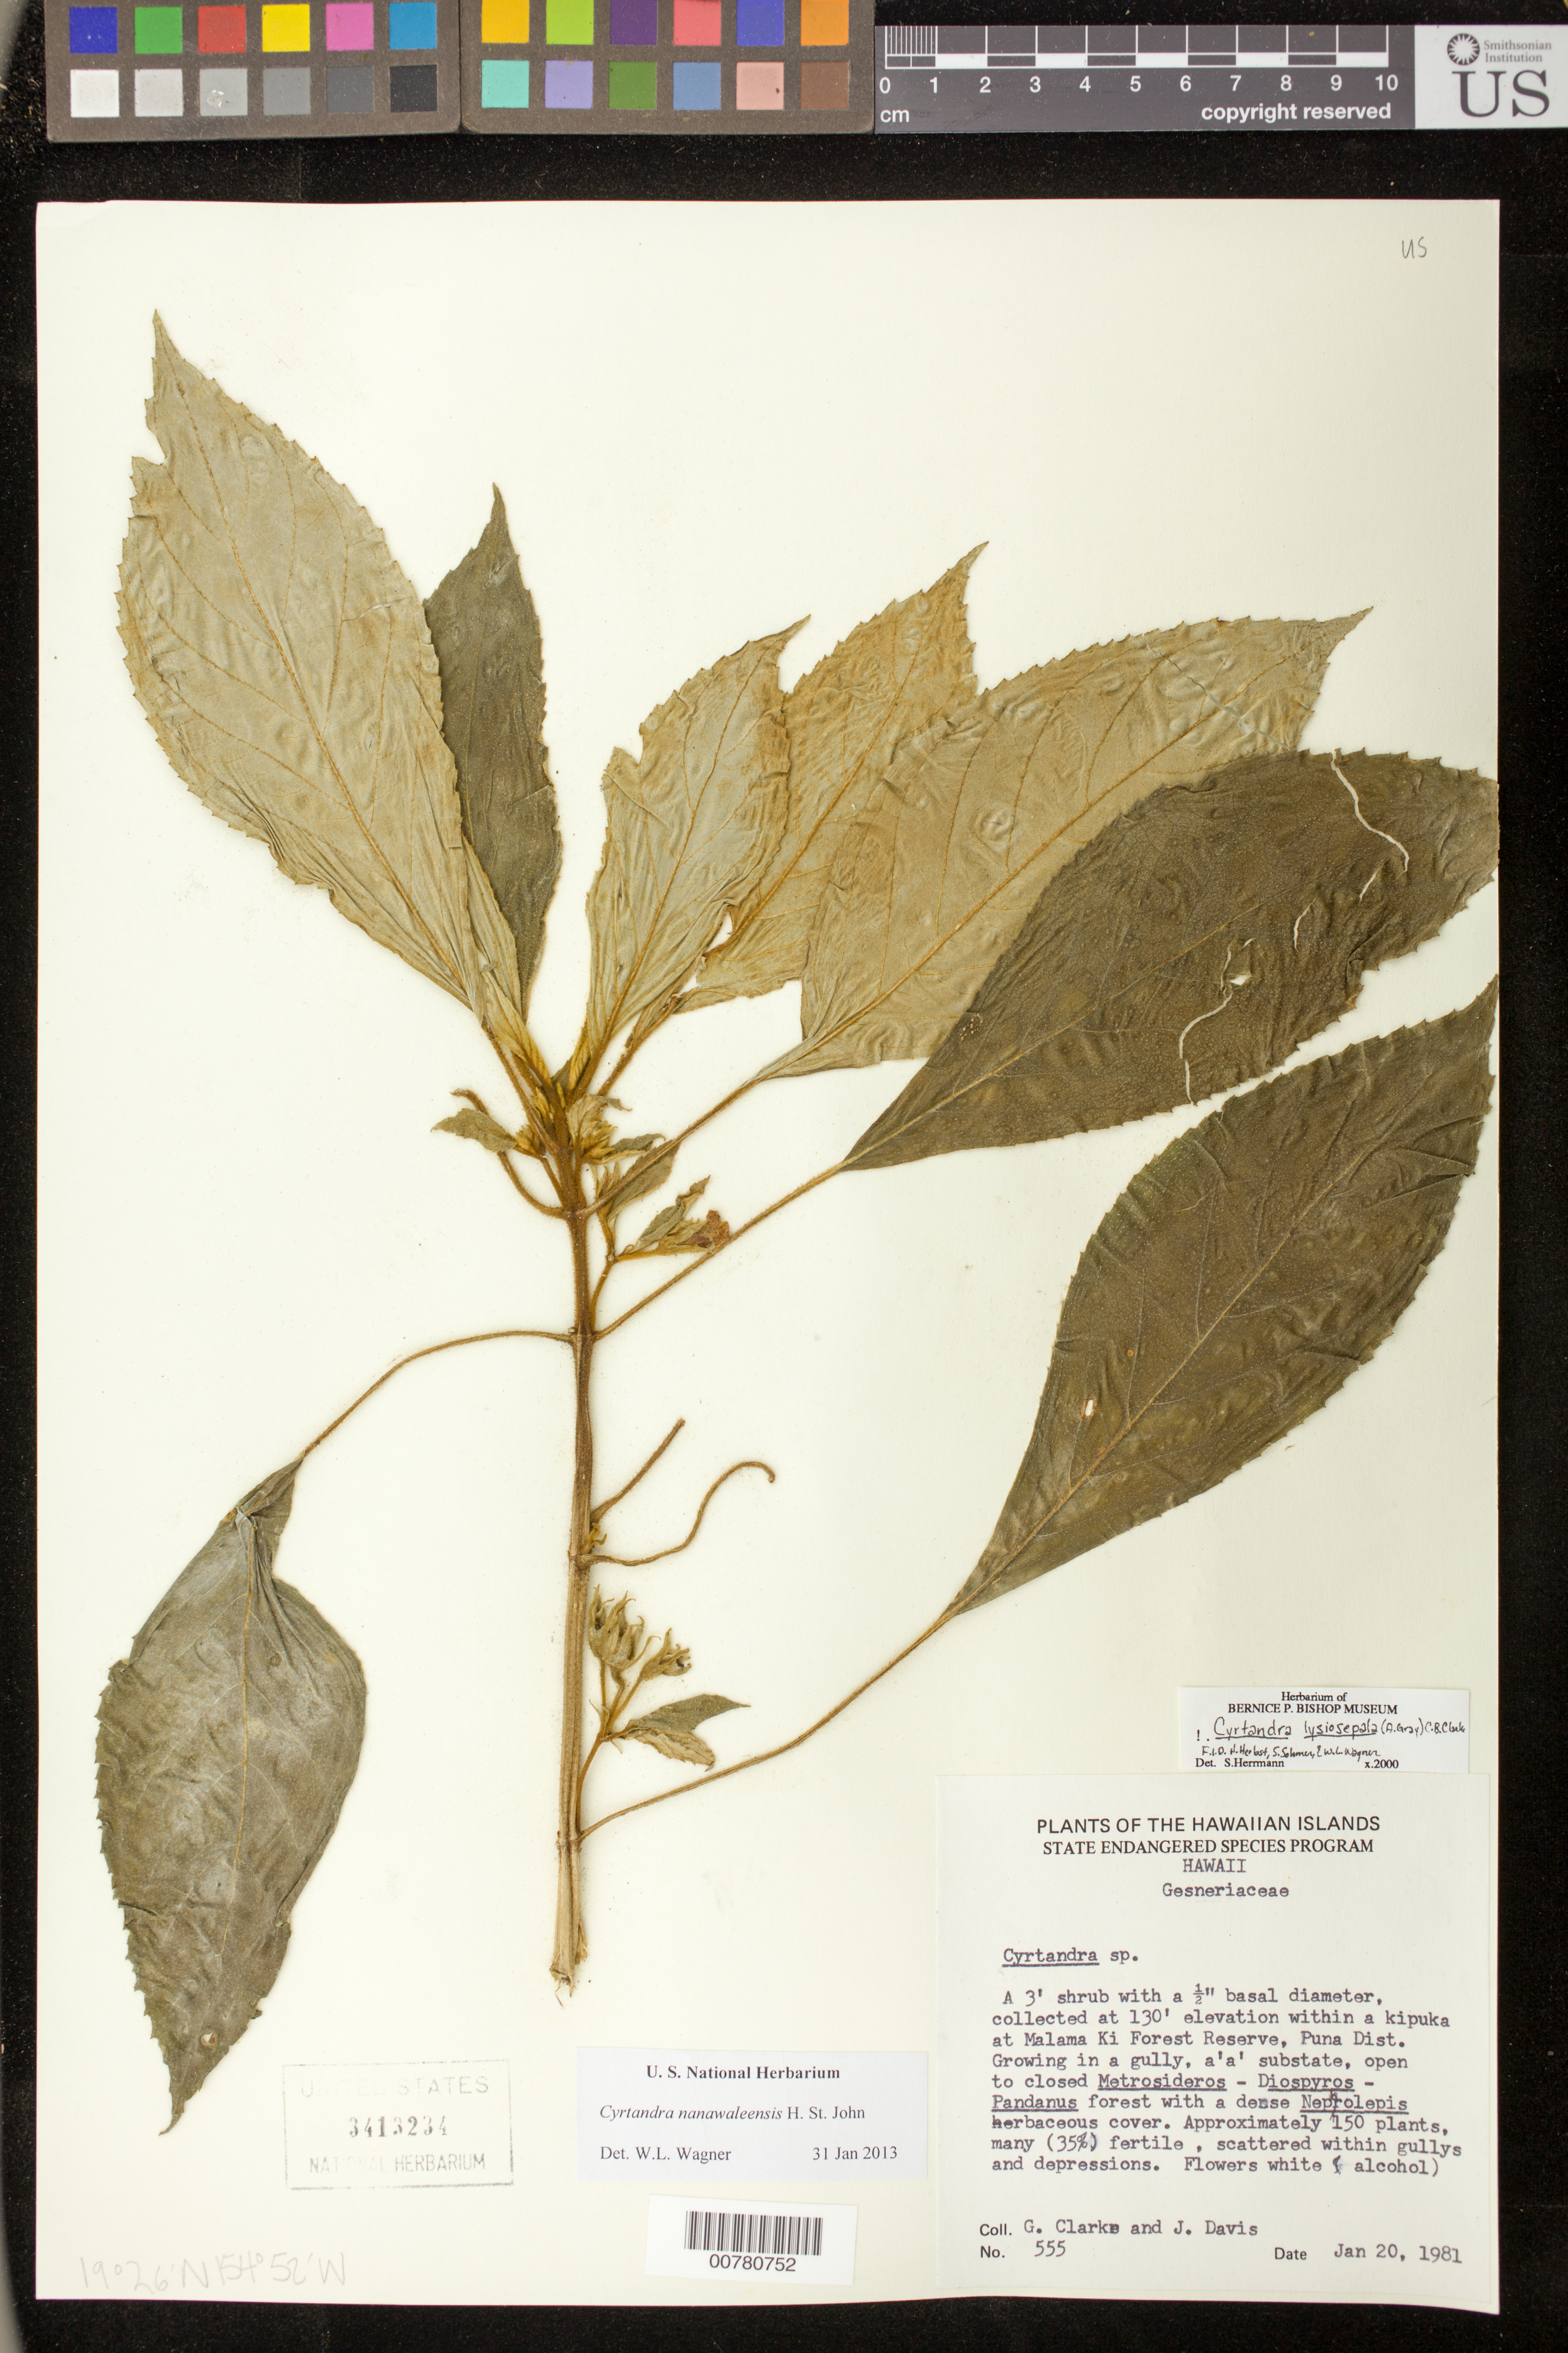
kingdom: Plantae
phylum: Tracheophyta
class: Magnoliopsida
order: Lamiales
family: Gesneriaceae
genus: Cyrtandra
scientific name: Cyrtandra nanawaleensis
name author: H. St. John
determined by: Wagner, W. L., (BOT), Smithsonian Institution - National Museum of Natural History (UNITED STATES)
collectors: G. Clarke & J. Davis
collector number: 555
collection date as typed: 20 Jan 1981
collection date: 1981-01-20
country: United States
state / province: Hawaii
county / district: Hawaii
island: Hawaii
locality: Malama Ki Forest Reserve, Puna District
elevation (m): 39.6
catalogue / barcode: US 3413234